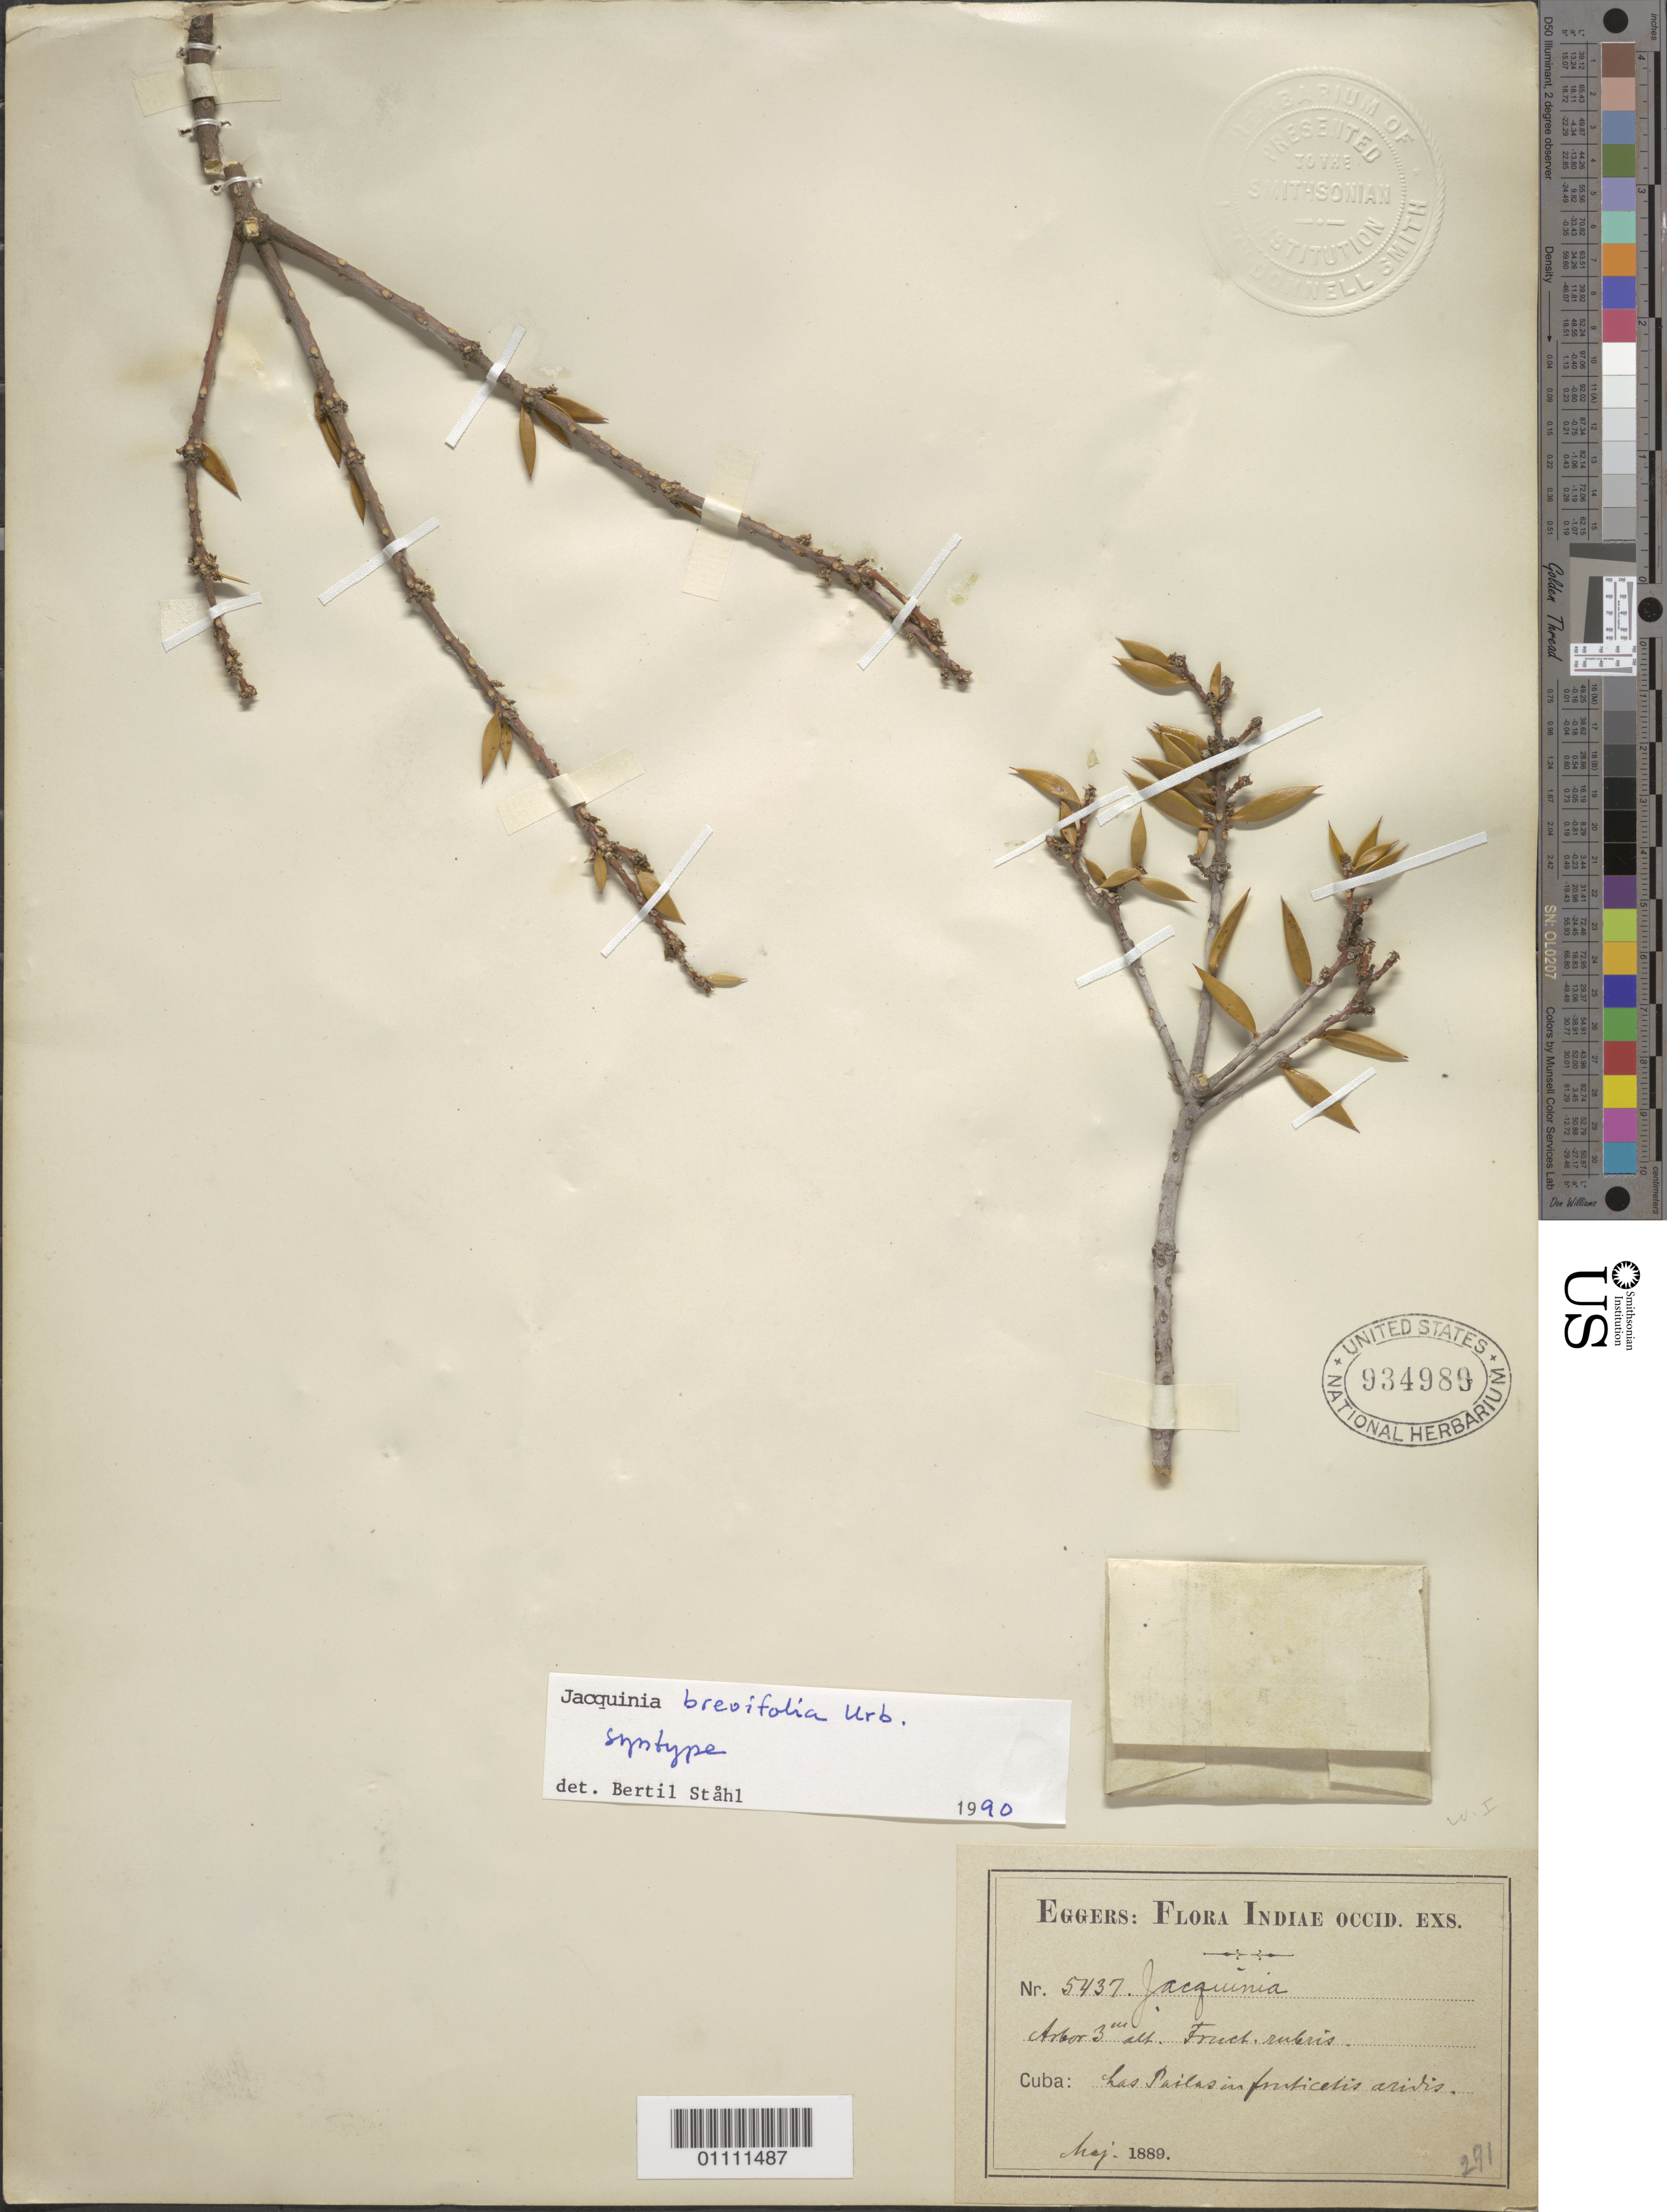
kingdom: Plantae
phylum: Tracheophyta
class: Magnoliopsida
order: Ericales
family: Primulaceae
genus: Jacquinia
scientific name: Jacquinia brevifolia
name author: Urb.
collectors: H. F. A. von Eggers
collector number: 5437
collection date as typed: May 1889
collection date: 1889-05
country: Cuba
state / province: Guantánamo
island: Cuba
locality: Las Pailas in frusicetis aridis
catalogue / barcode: US 934989